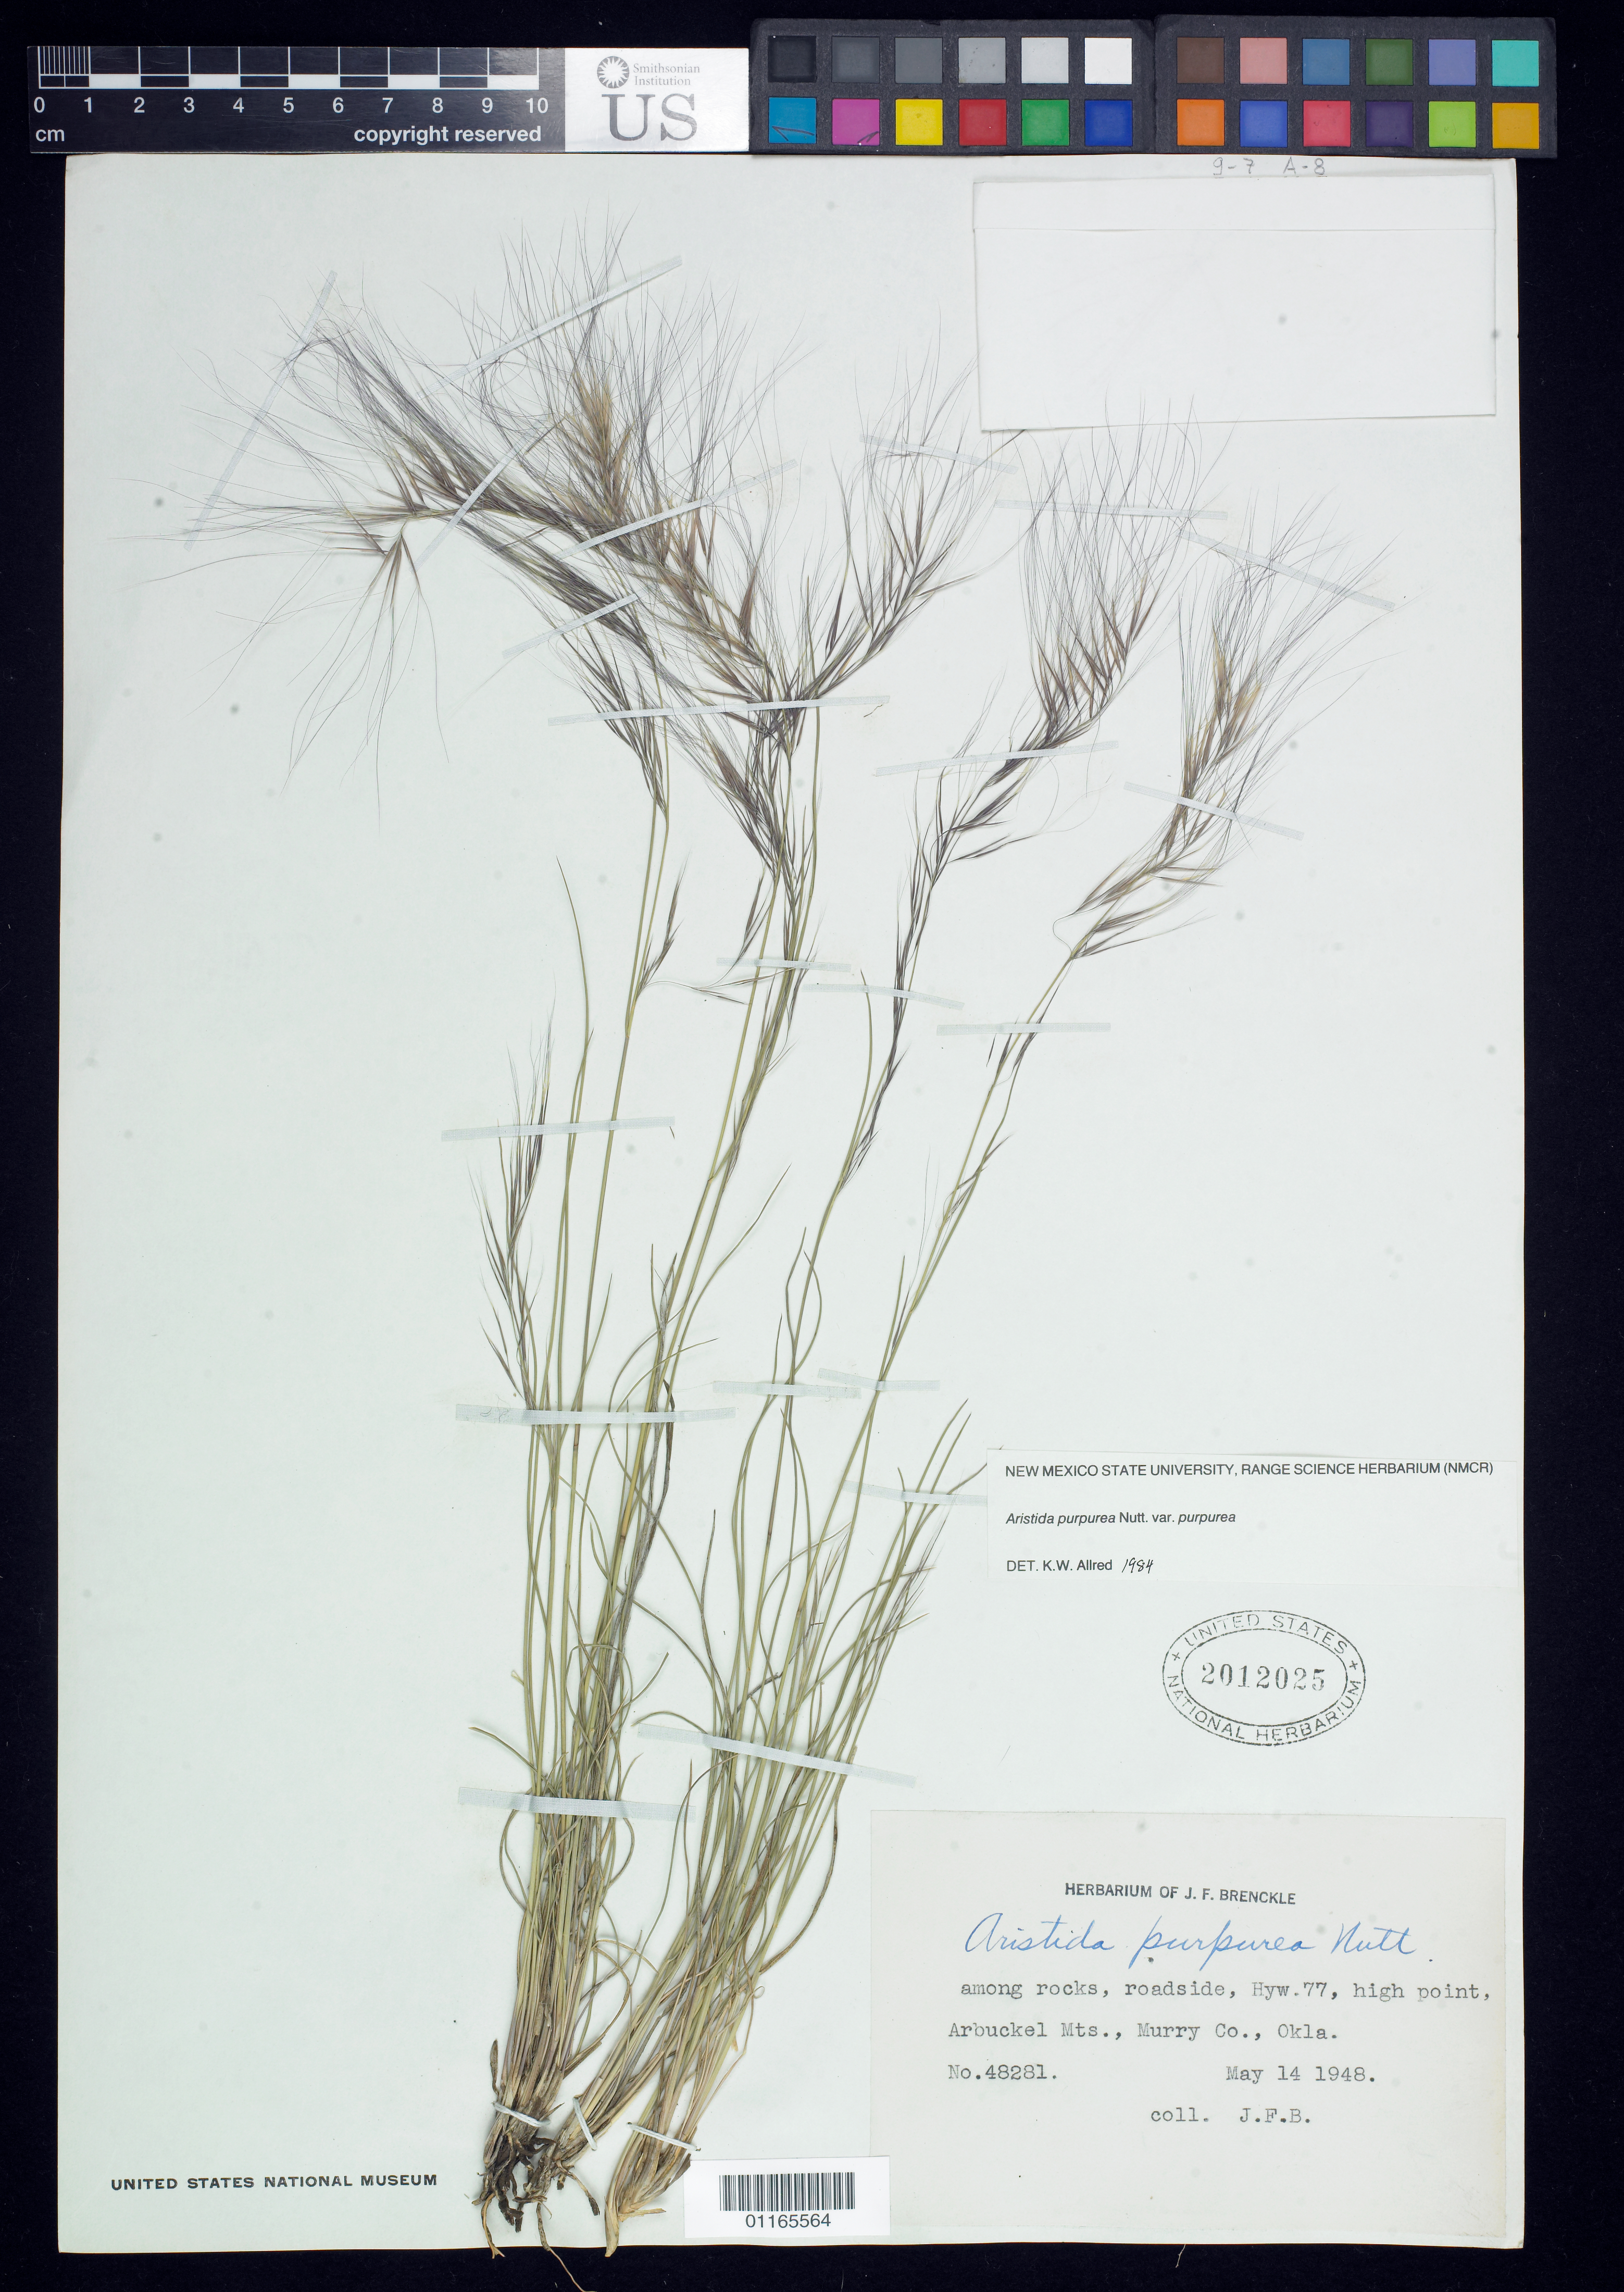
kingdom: Plantae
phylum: Tracheophyta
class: Liliopsida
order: Poales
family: Poaceae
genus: Aristida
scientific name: Aristida purpurea var. purpurea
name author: Nutt.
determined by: Allred, Kelly W., Director & Curator (NMCR), New Mexico State University (UNITED STATES)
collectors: J. Brenckle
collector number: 48281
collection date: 1948-05-14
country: United States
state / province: Oklahoma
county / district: Murray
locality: Roadside, Hwy. 77, high point, Arbuckle Mts.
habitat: Among rocks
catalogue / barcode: US 2012025